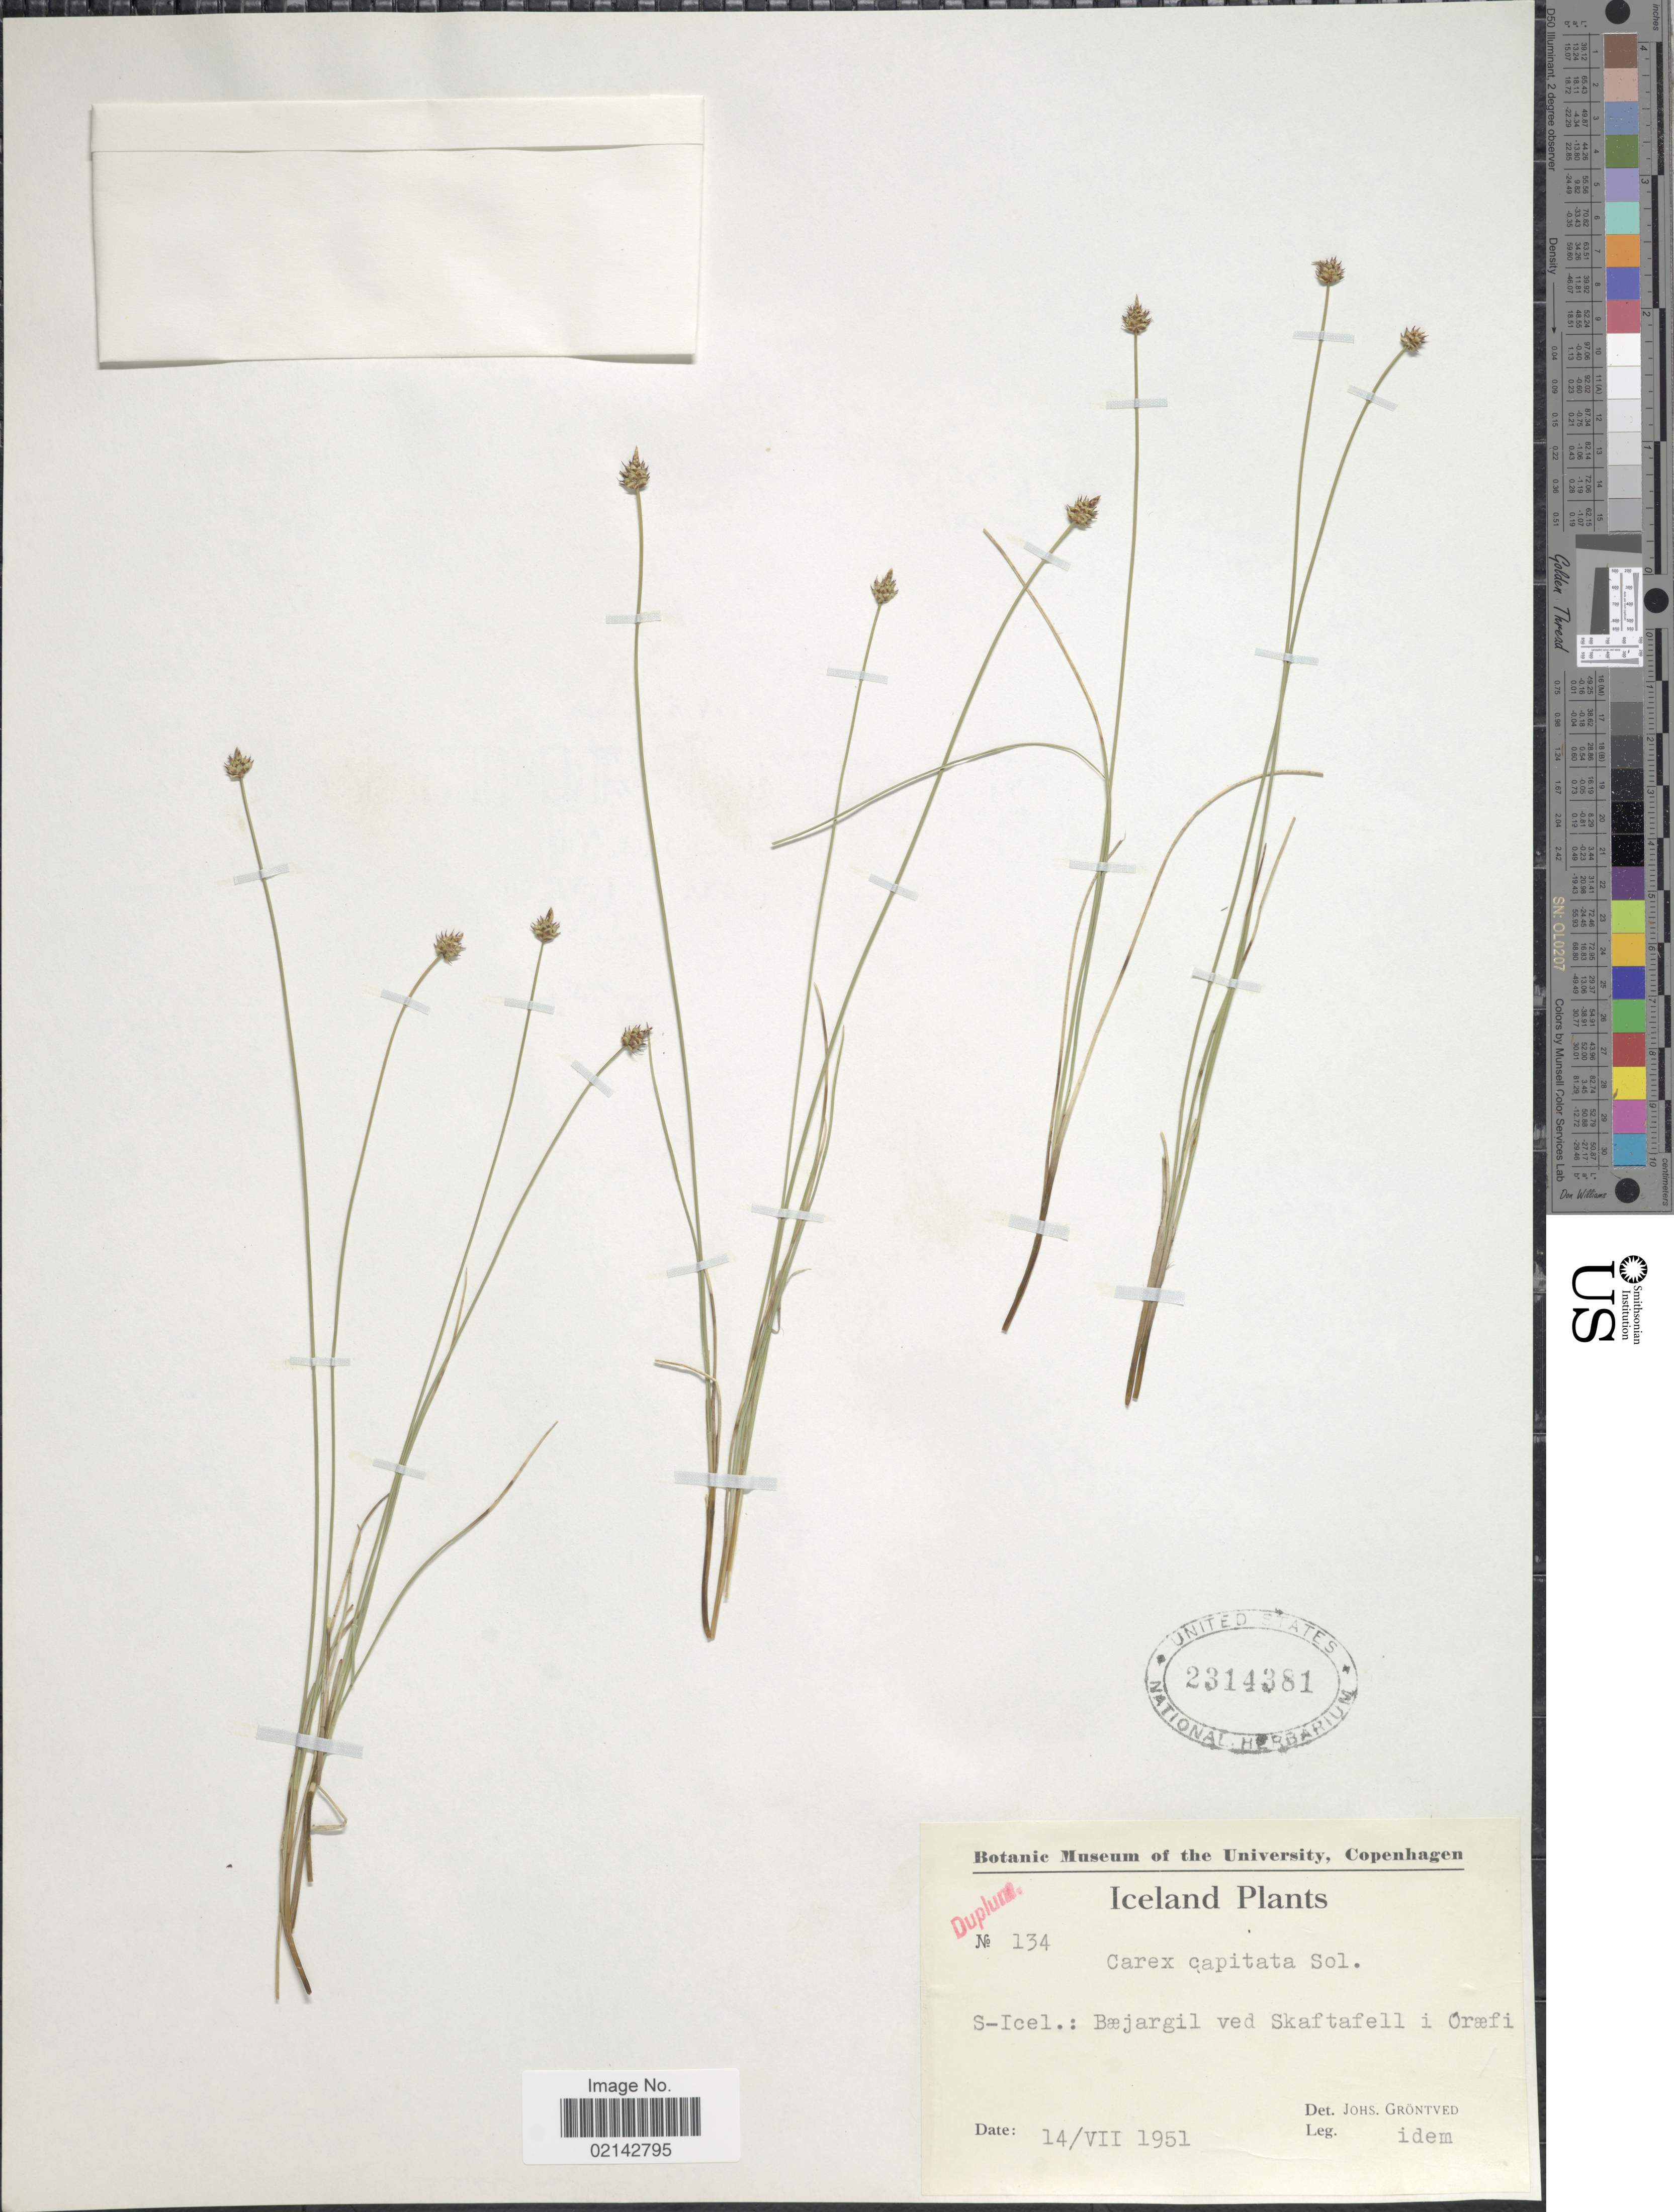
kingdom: Plantae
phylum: Tracheophyta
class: Liliopsida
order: Poales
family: Cyperaceae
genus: Carex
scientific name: Carex capitata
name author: L.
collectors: J. Gröntved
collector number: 134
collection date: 1951-07-14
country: Iceland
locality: S-Icel.: Baejargil ved Skaftafell i Oraefi.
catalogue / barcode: US 2314381